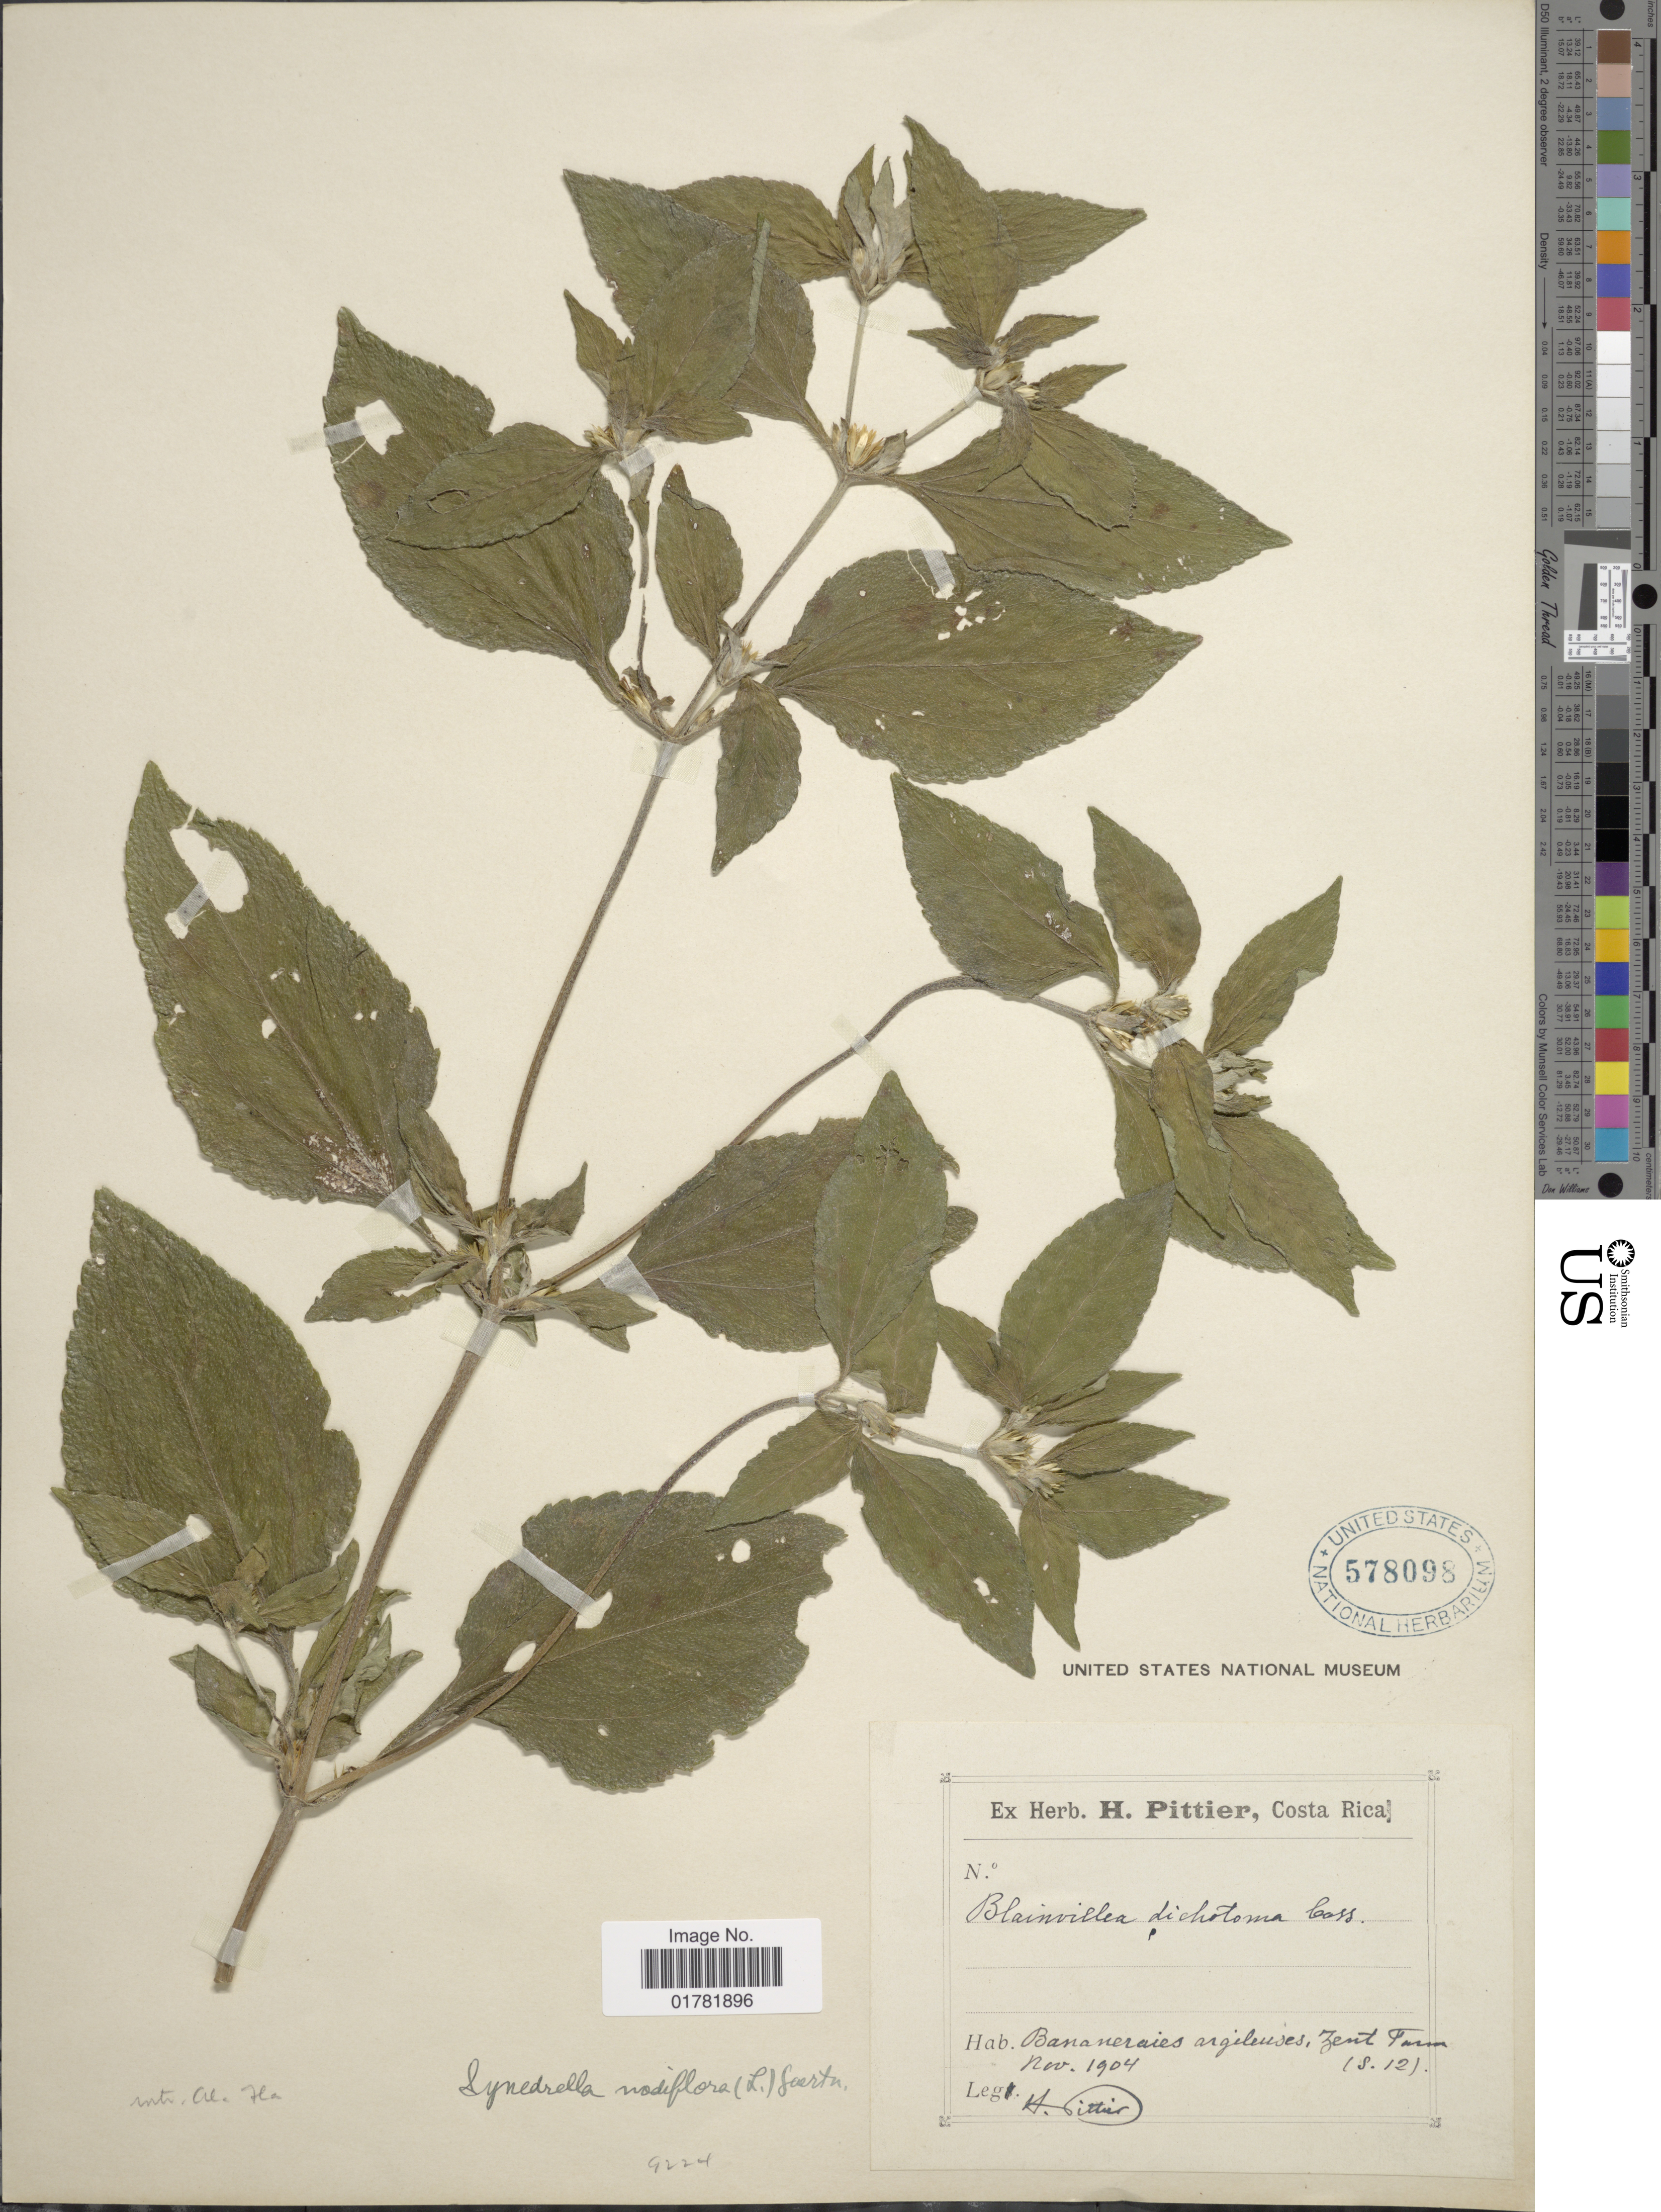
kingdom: Plantae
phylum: Tracheophyta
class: Magnoliopsida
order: Asterales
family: Asteraceae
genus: Synedrella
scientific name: Synedrella nodiflora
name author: (L.) Gaertn.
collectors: H. F. Pittier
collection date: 1904-11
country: Costa Rica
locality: Zent Farm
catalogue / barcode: US 578098